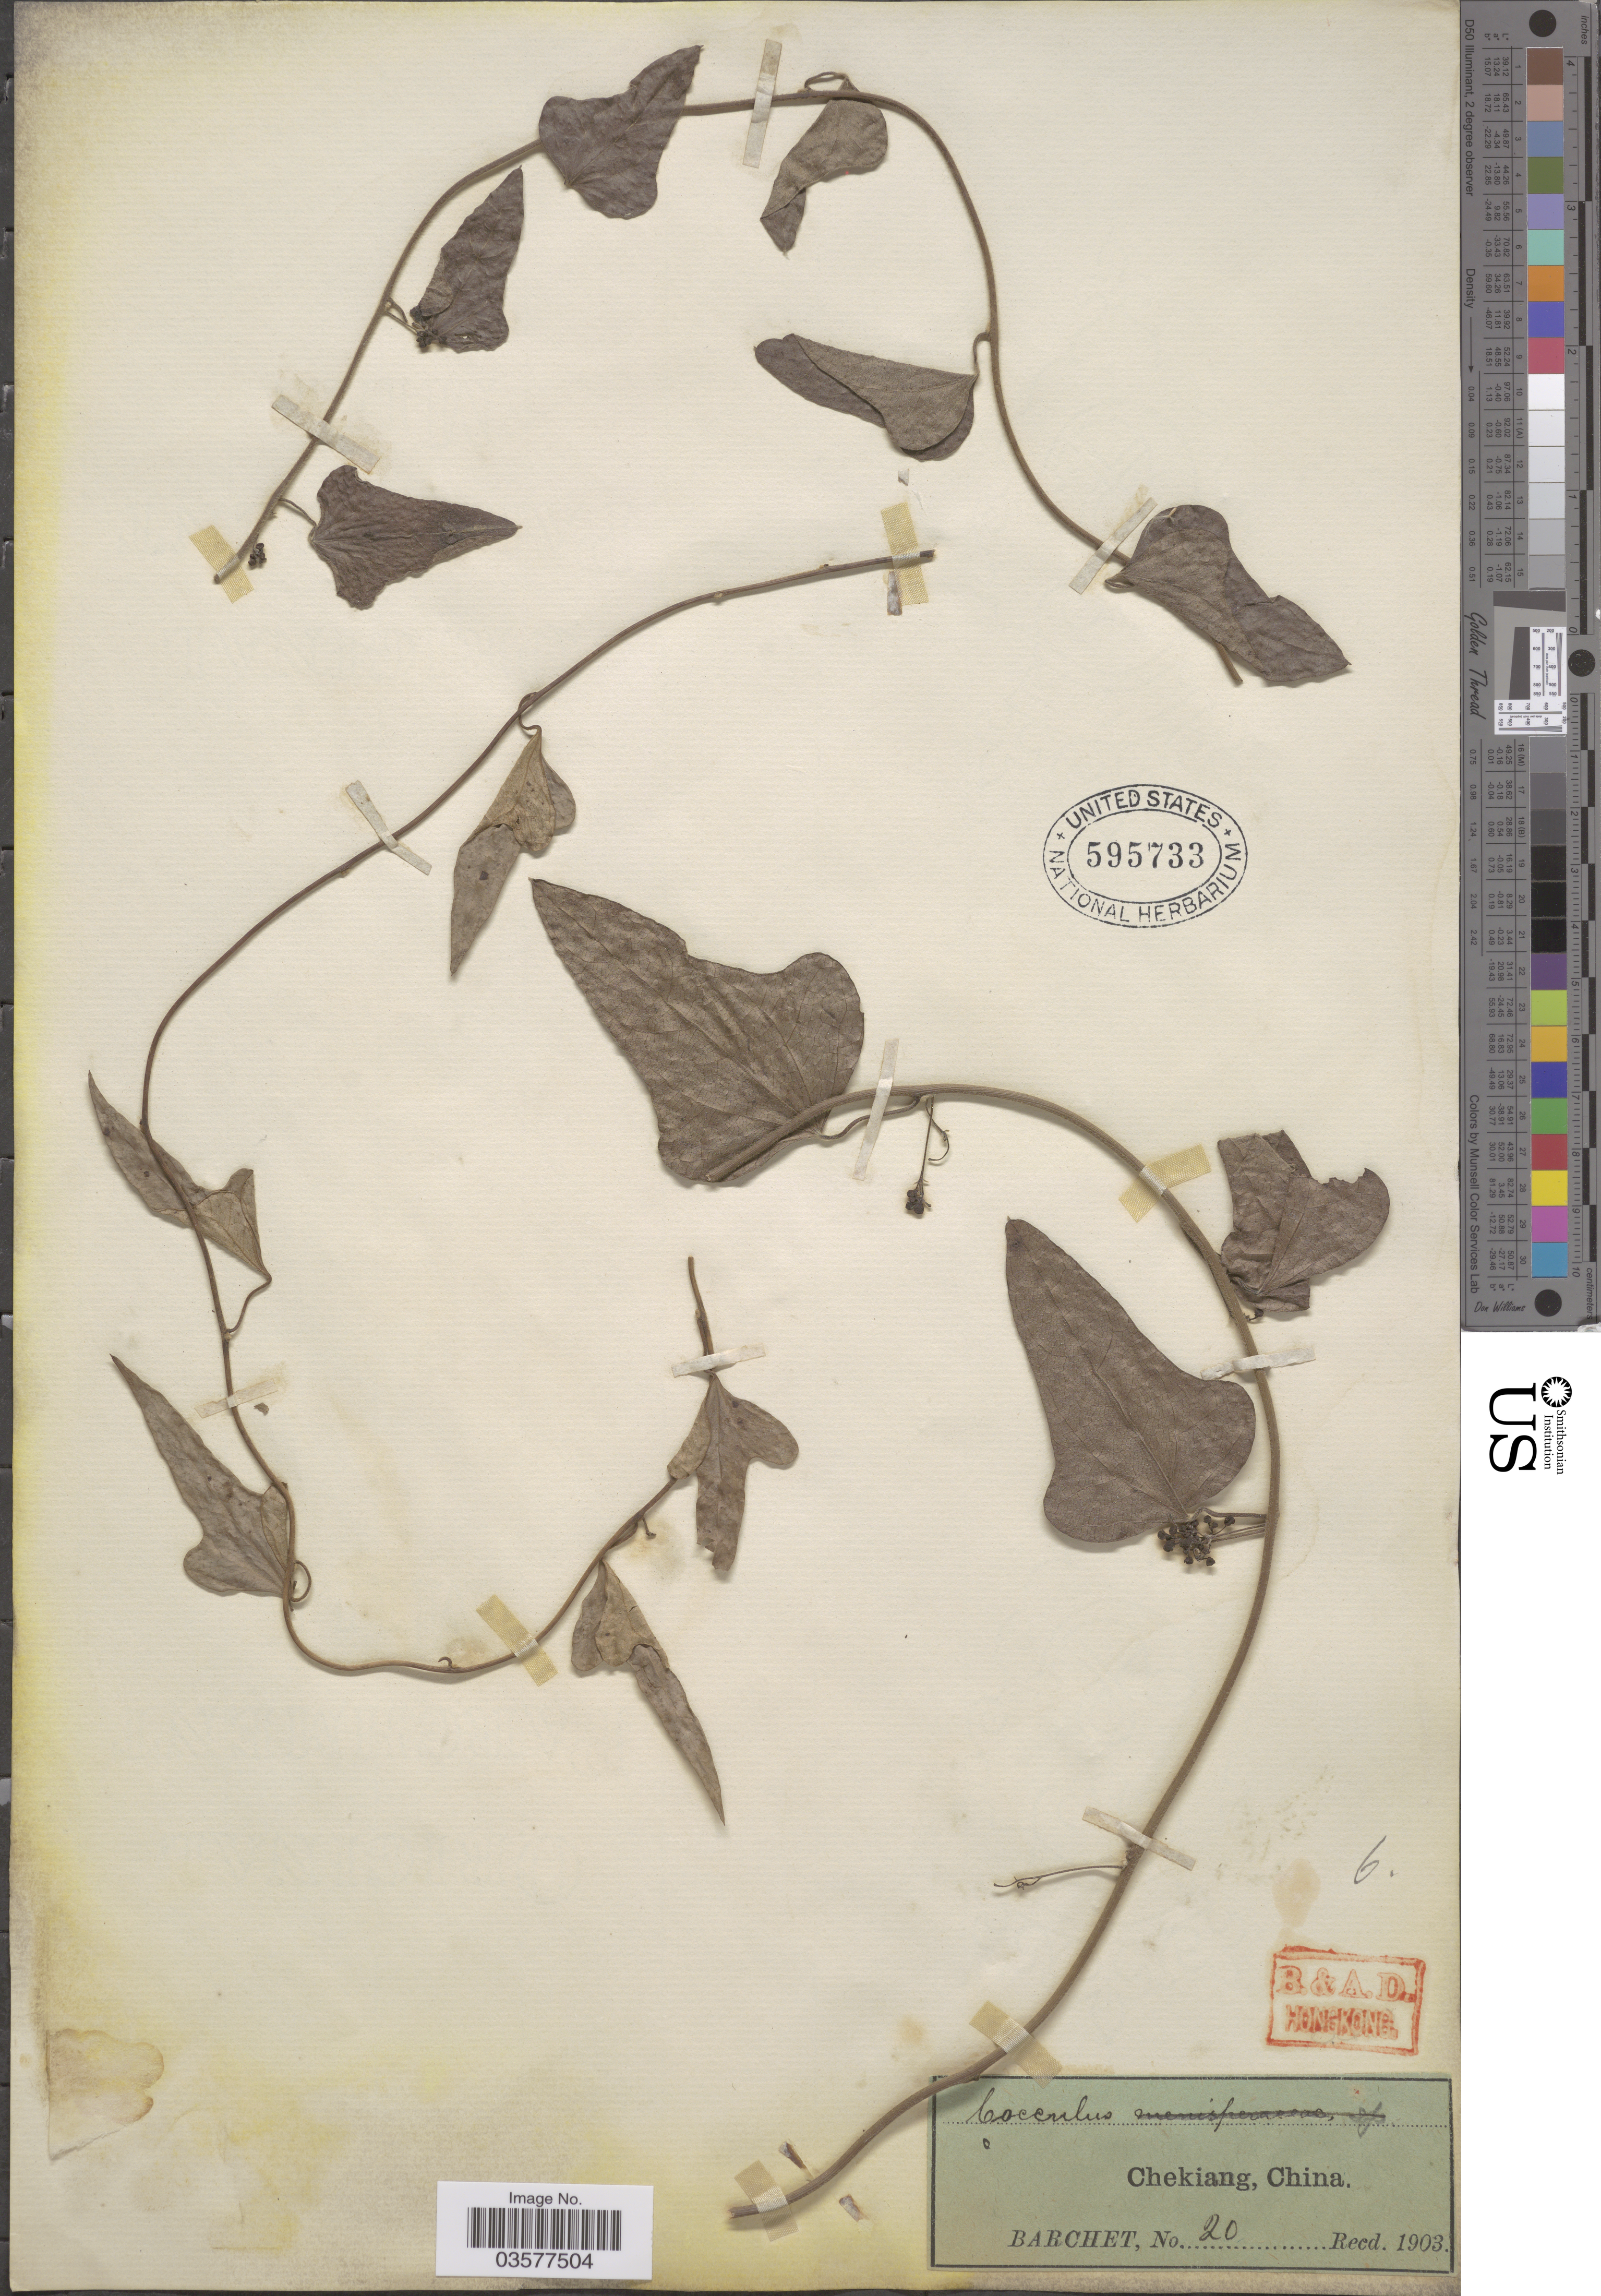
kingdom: Plantae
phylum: Tracheophyta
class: Magnoliopsida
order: Ranunculales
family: Menispermaceae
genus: Cocculus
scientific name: Cocculus orbiculatus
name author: (L.) DC.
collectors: Barchet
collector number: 20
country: China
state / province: Zhejiang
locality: Chekiang.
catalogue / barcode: US 595733